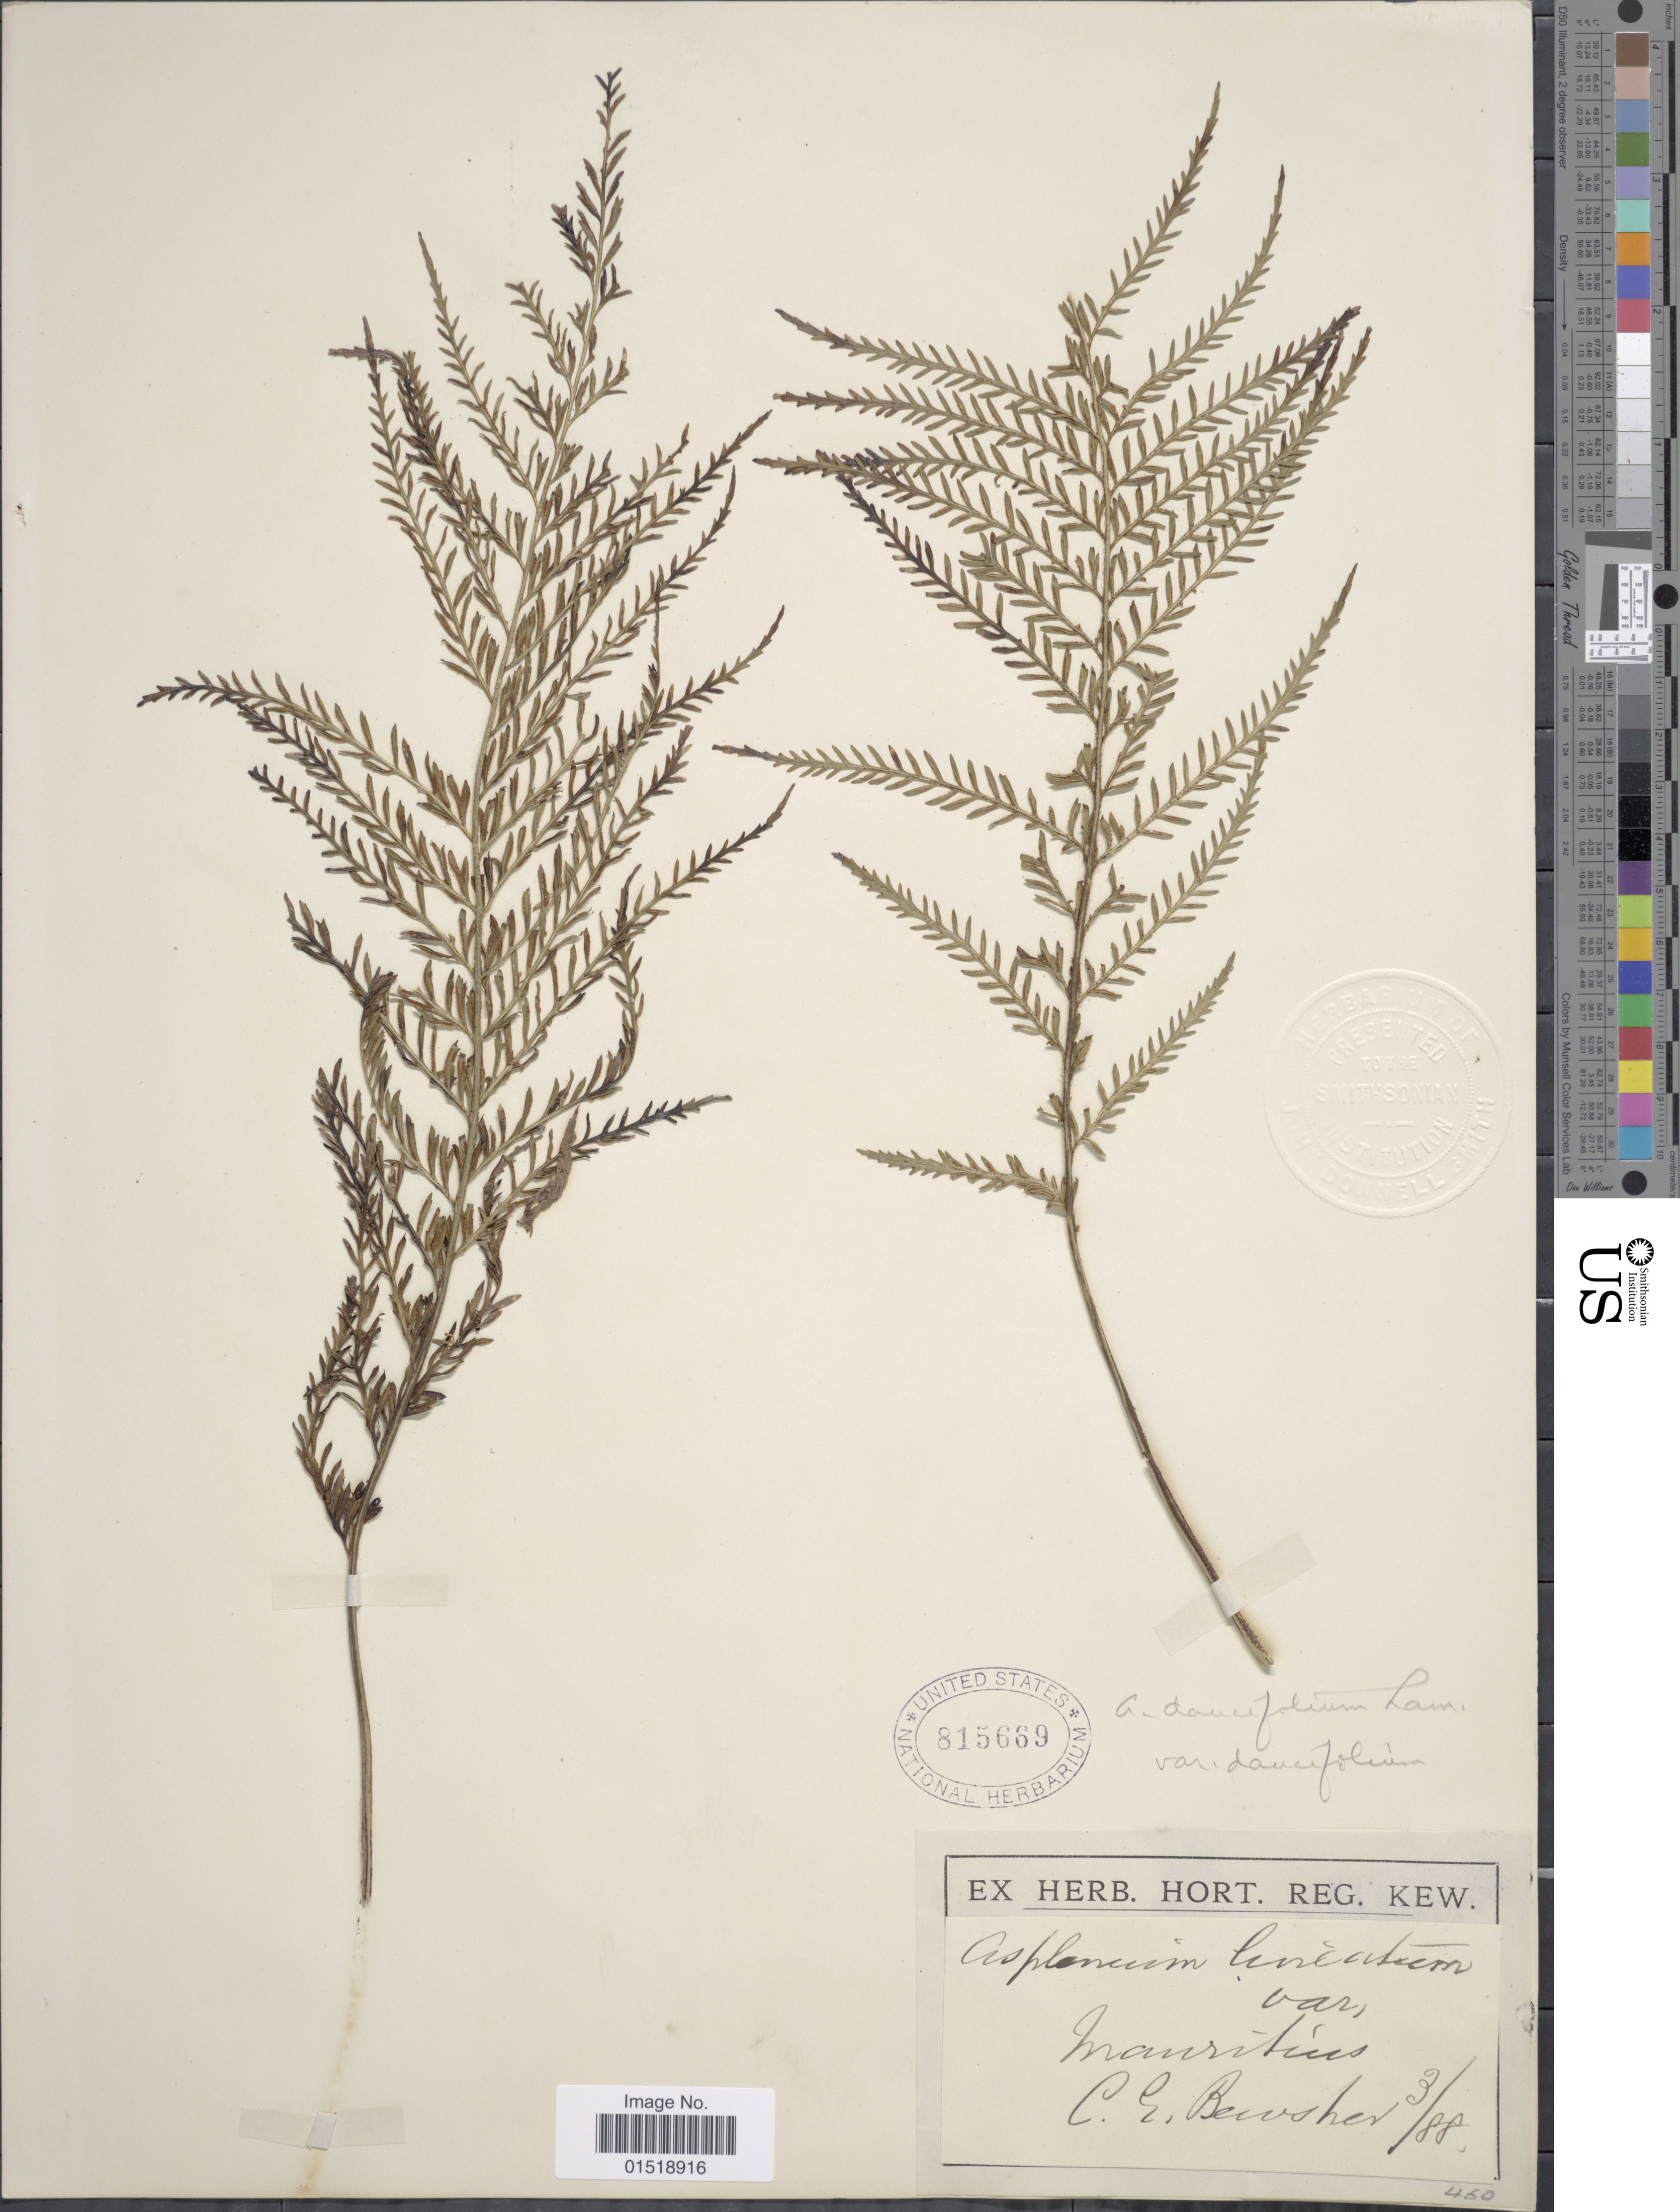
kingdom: Plantae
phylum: Tracheophyta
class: Polypodiopsida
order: Polypodiales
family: Aspleniaceae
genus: Asplenium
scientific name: Asplenium daucifolium var. daucifolium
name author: Lam.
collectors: C. Bewsher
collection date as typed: Transcribed d/m/y: /3/88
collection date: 1888-03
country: Mauritius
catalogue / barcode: US 815669